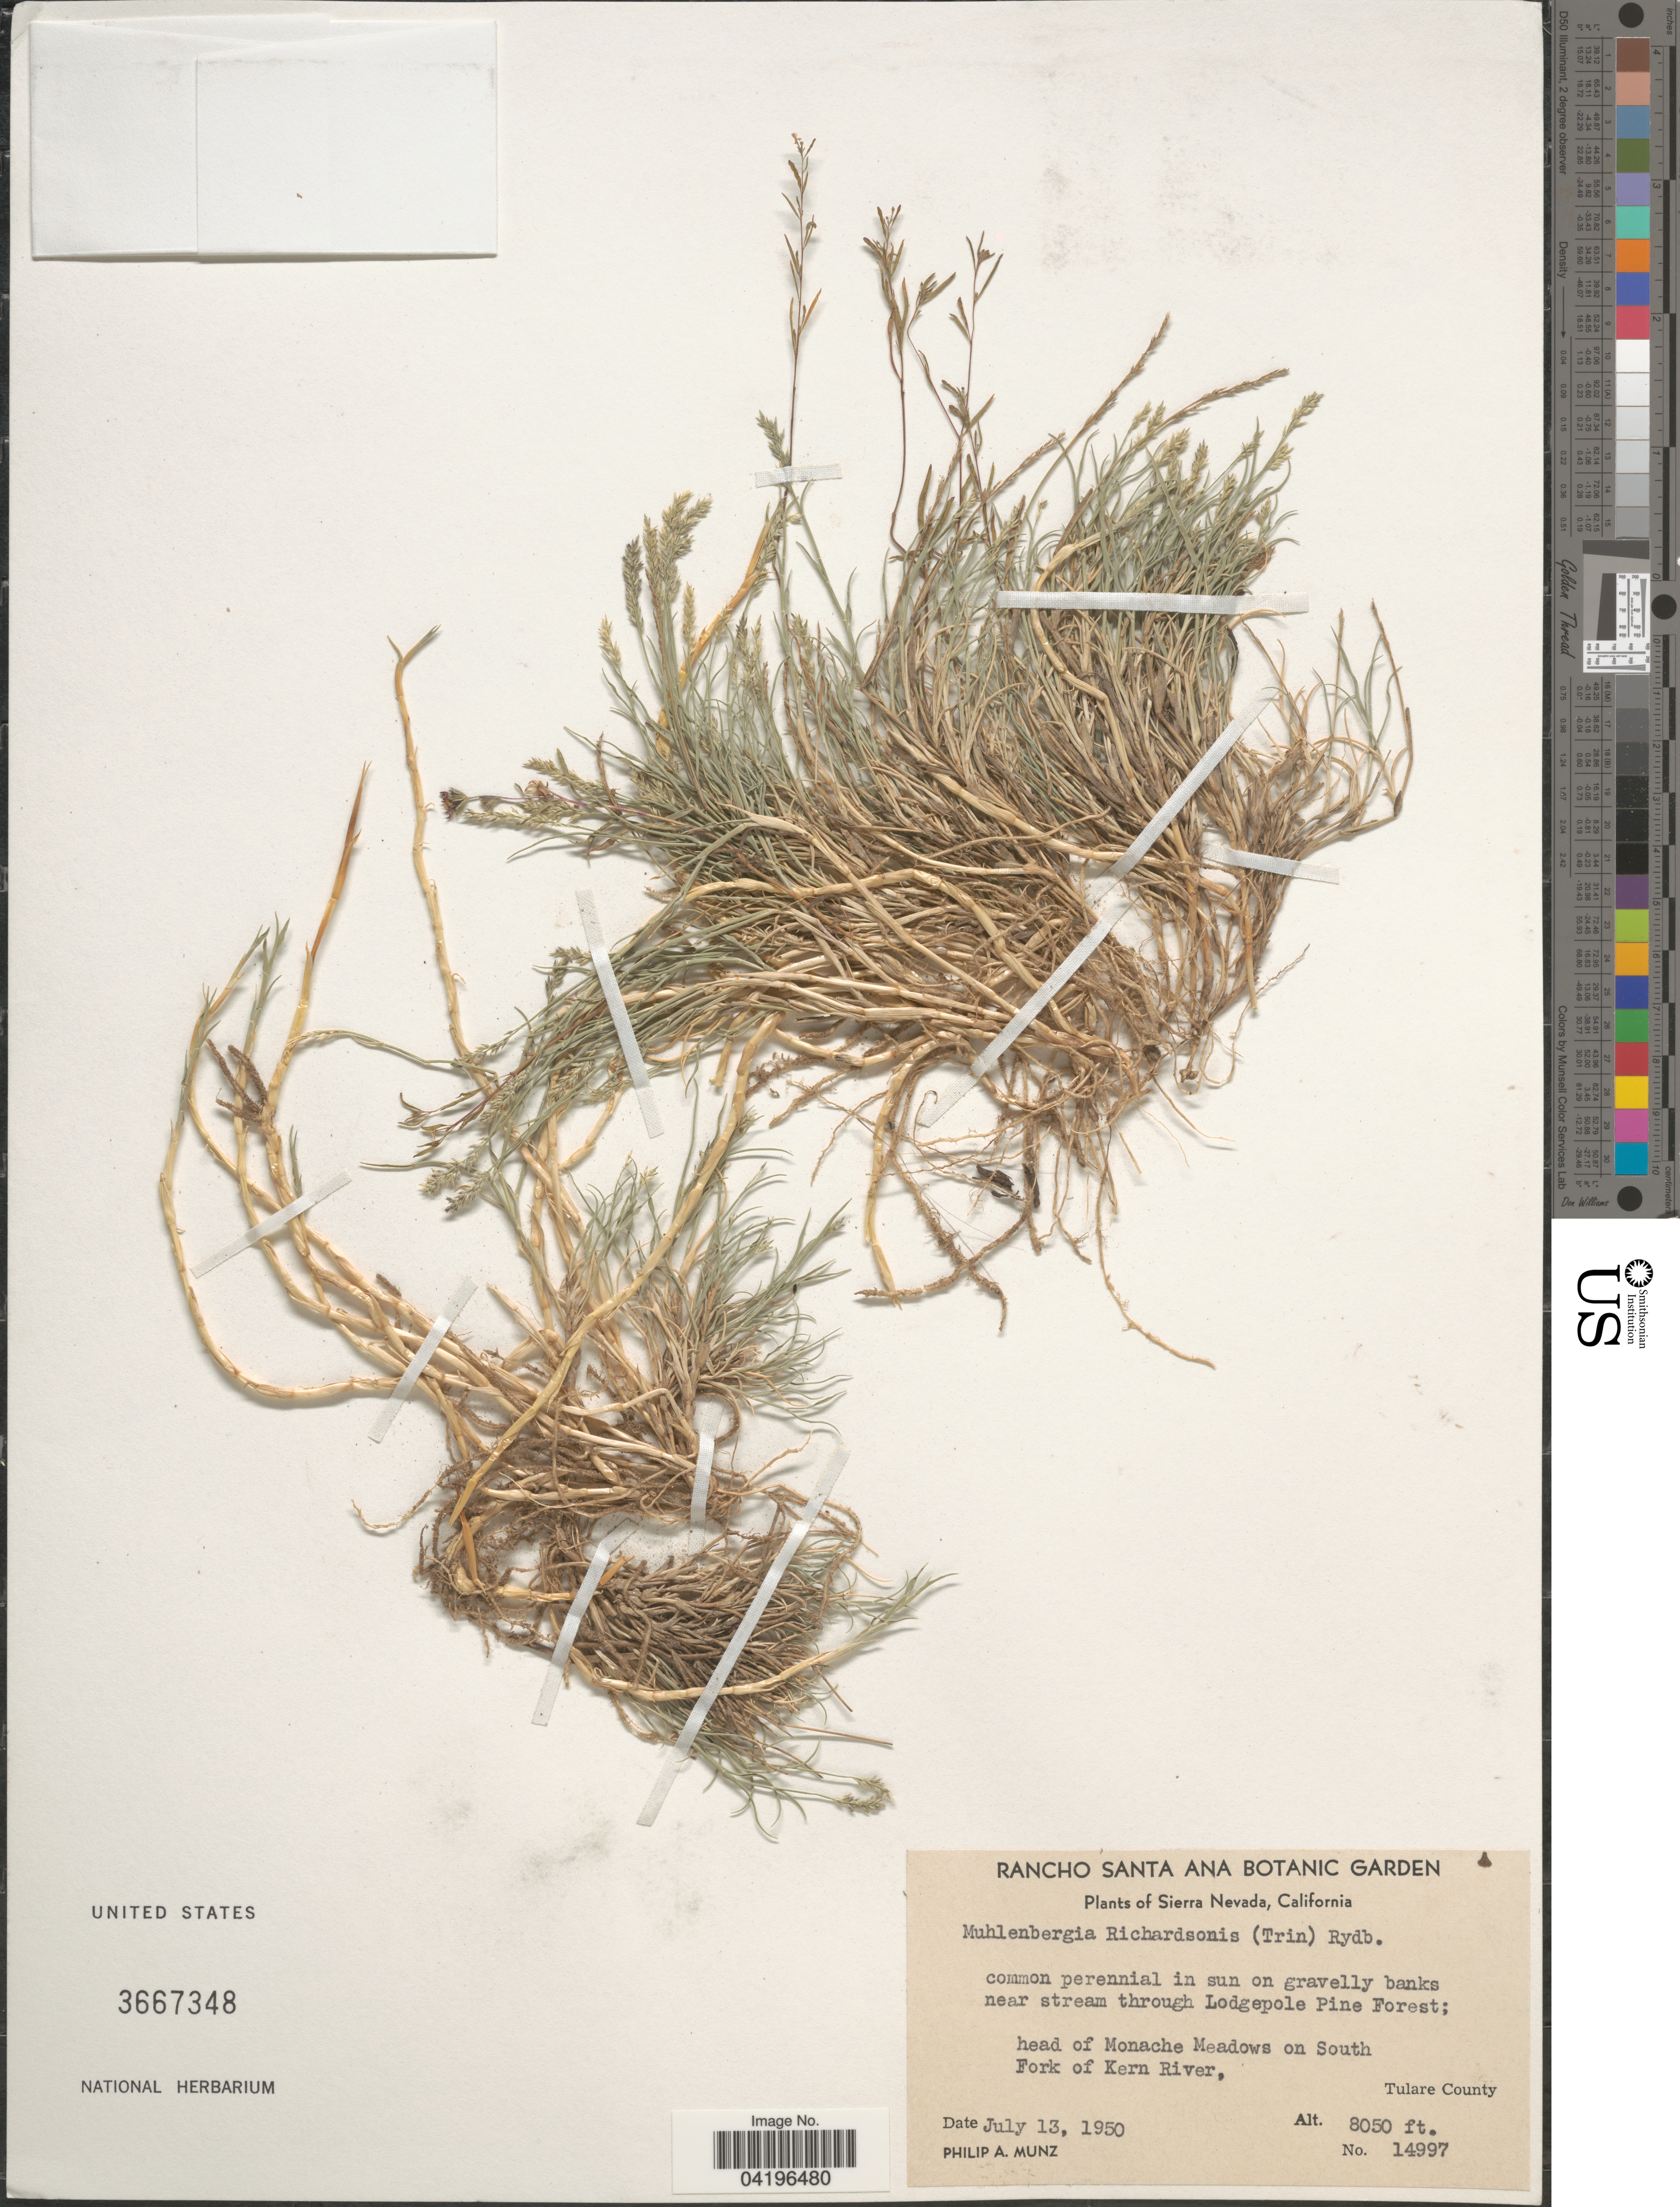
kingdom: Plantae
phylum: Tracheophyta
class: Liliopsida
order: Poales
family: Poaceae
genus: Muhlenbergia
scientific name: Muhlenbergia richardsonis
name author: (Trin.) Rydb.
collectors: P. A. Munz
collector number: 14997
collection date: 1950-07-13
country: United States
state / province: California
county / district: Tulare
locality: Sierra Nevada. Common perennial in sun on gravelly banks near stream through Lodgepole Pine Forest. Head of Monache Meadows on South Fork of Kern River, Tulare County.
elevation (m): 2454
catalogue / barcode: US 3667348